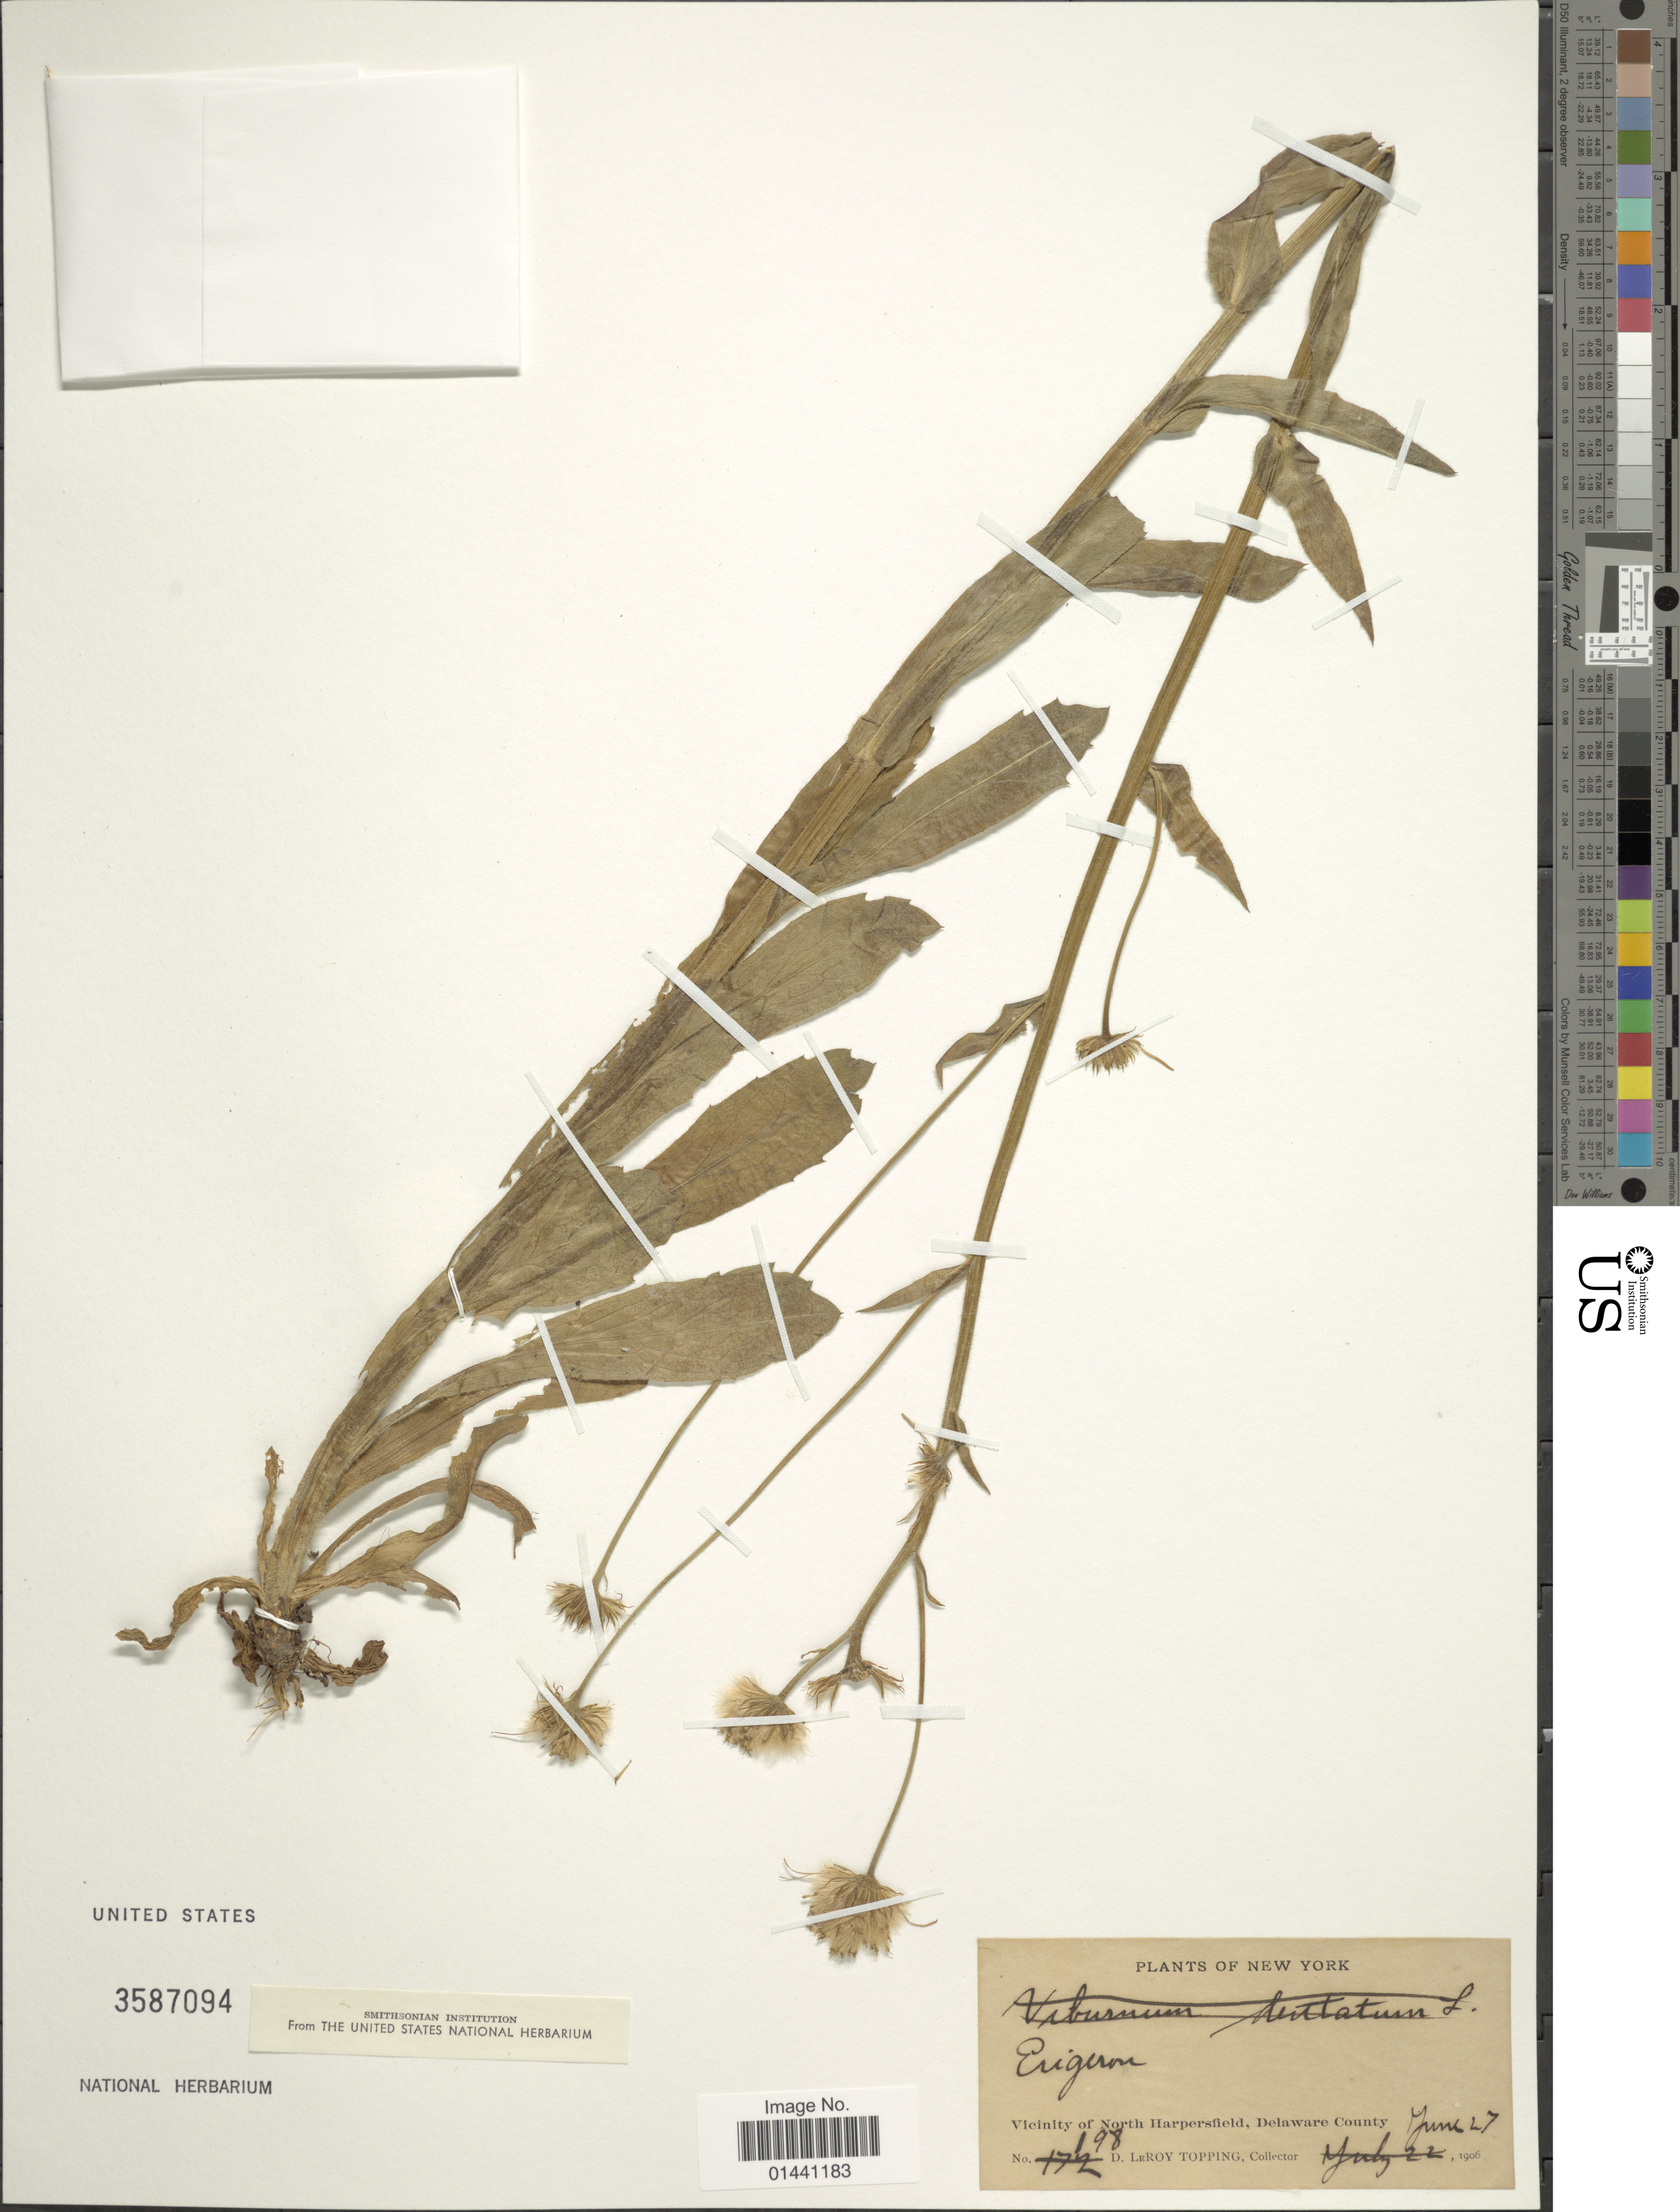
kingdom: Plantae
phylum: Tracheophyta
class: Magnoliopsida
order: Asterales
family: Asteraceae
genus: Erigeron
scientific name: Erigeron sp.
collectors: D. L. Topping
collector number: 198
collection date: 1906-06-27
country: United States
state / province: New York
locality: Vicinity of North Harpersfield, Delaware County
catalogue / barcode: US 3587094